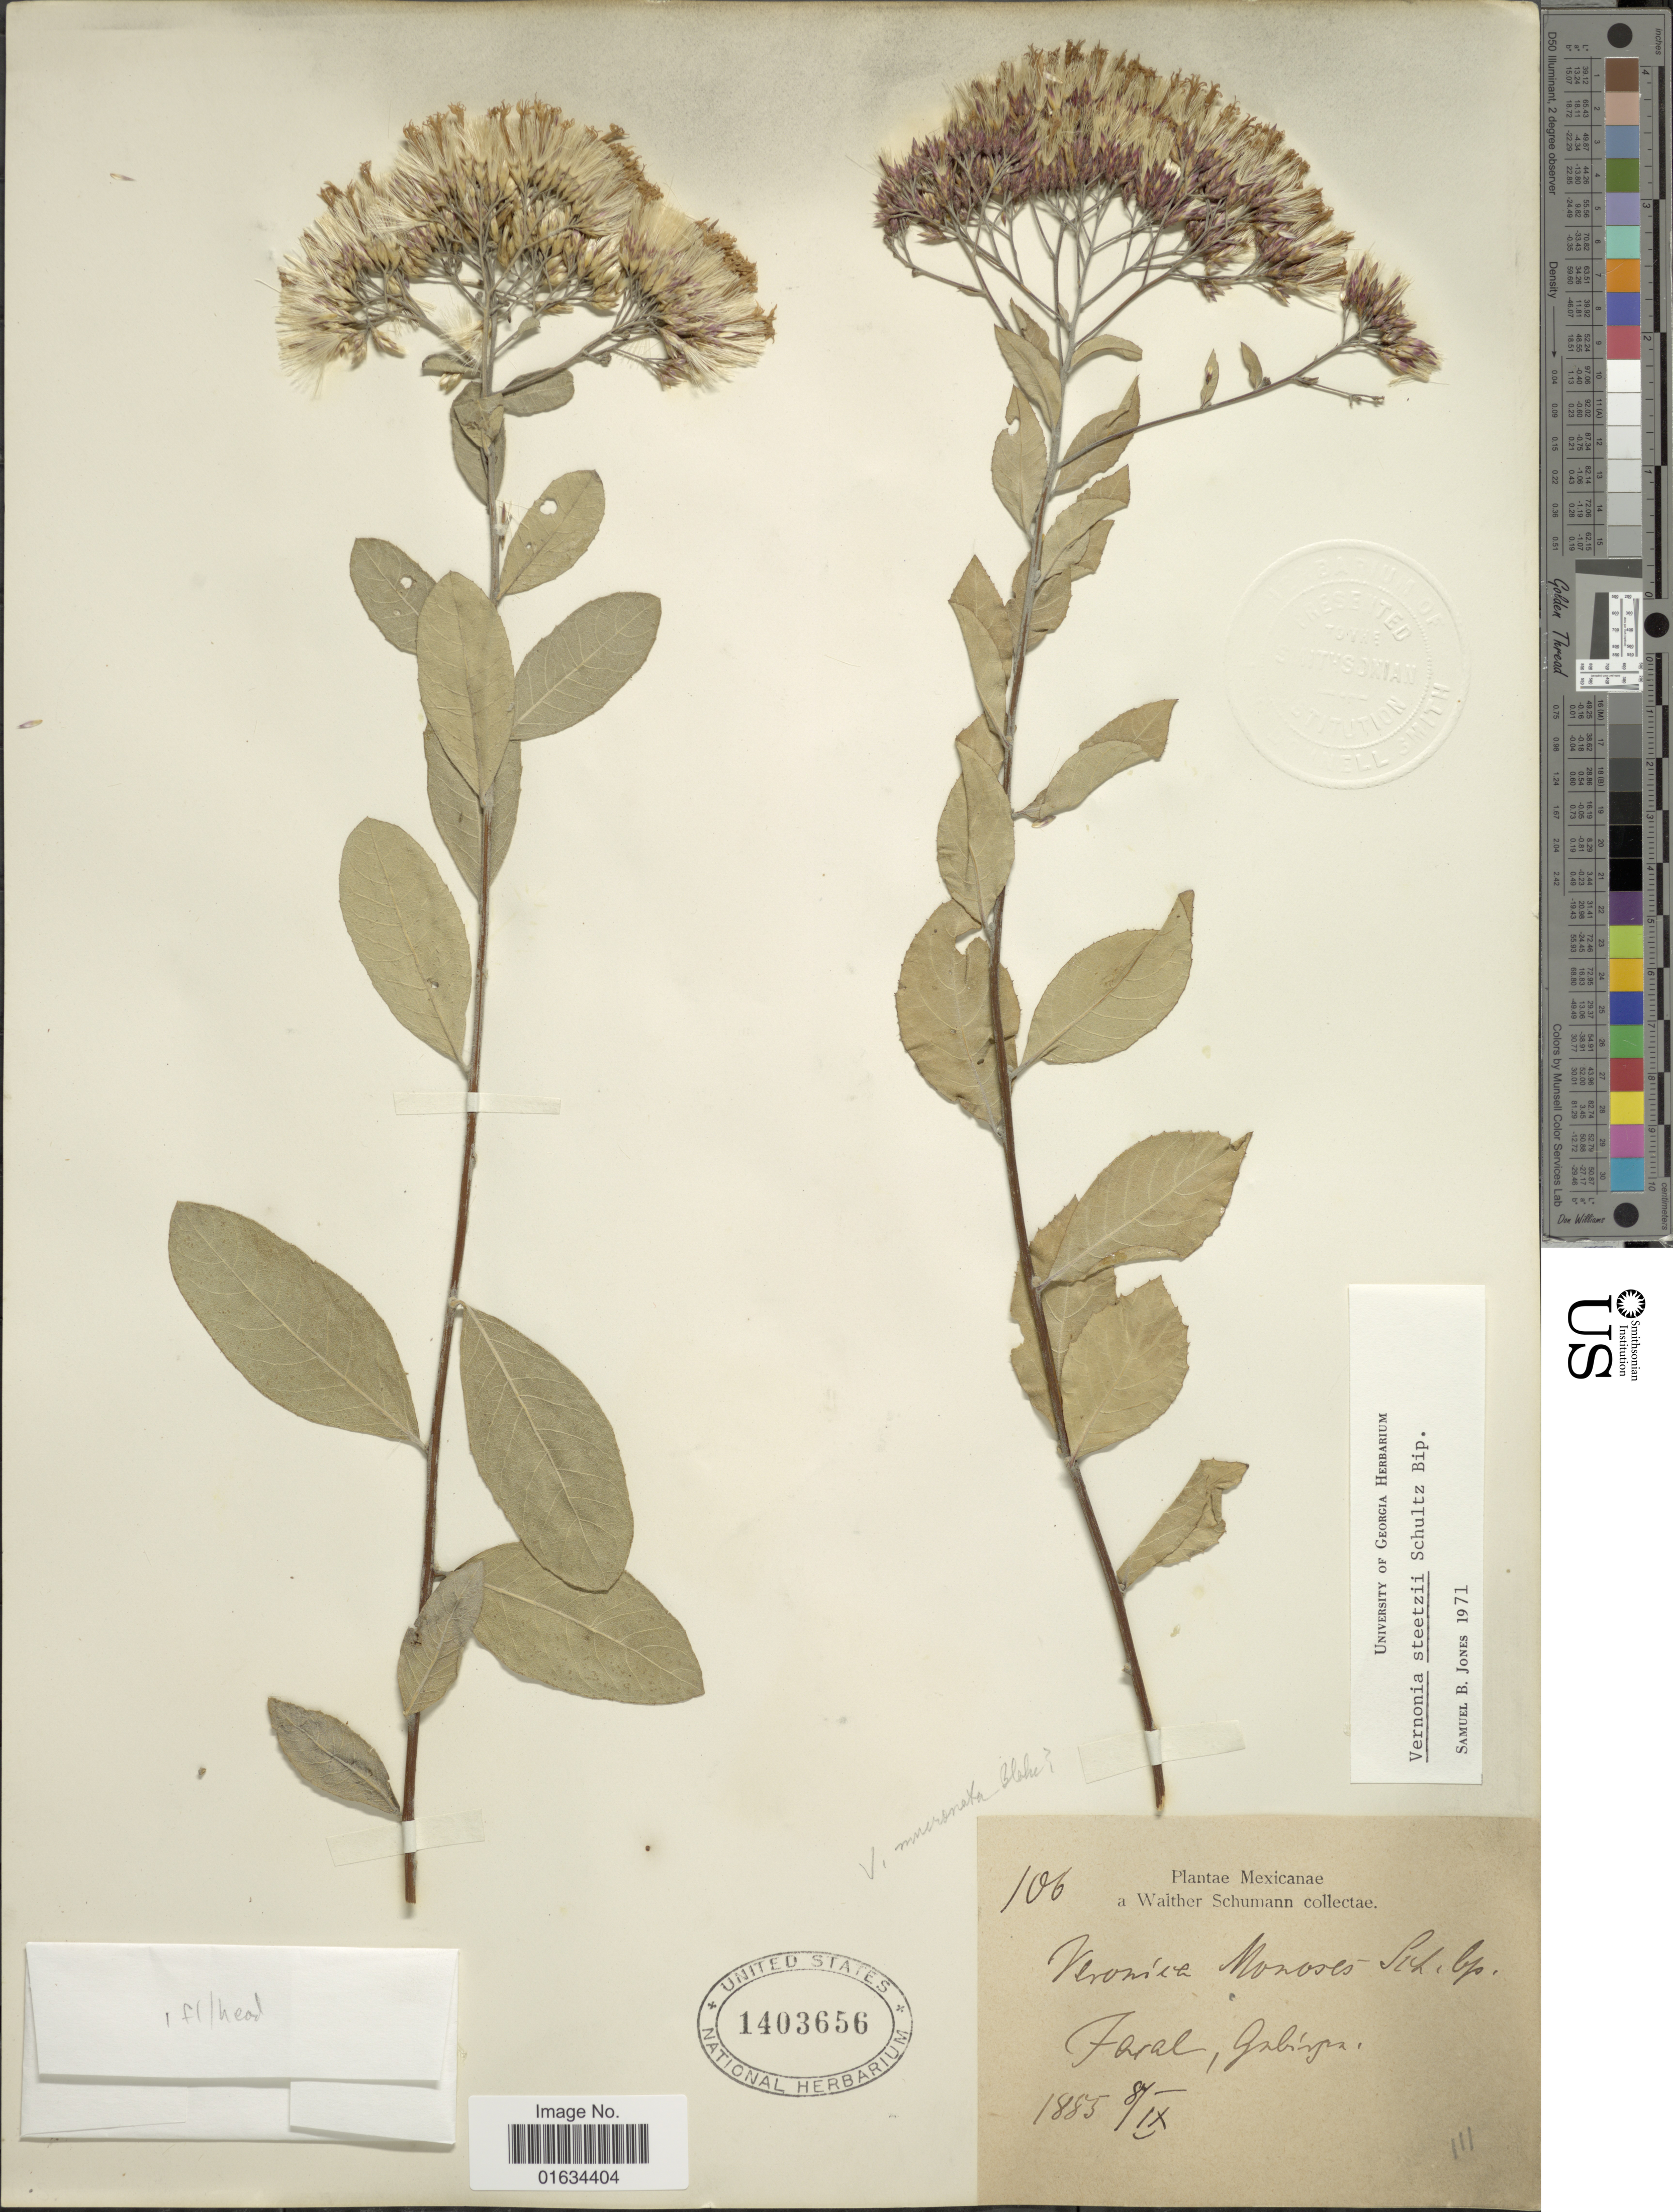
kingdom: Plantae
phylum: Tracheophyta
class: Magnoliopsida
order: Asterales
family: Asteraceae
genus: Critoniopsis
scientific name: Critoniopsis foliosa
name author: (Benth.) H. Rob.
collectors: W. Schumann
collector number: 106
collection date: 1885-09-08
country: Mexico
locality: Faral, Gebirgen [interpreted]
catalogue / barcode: US 1403656